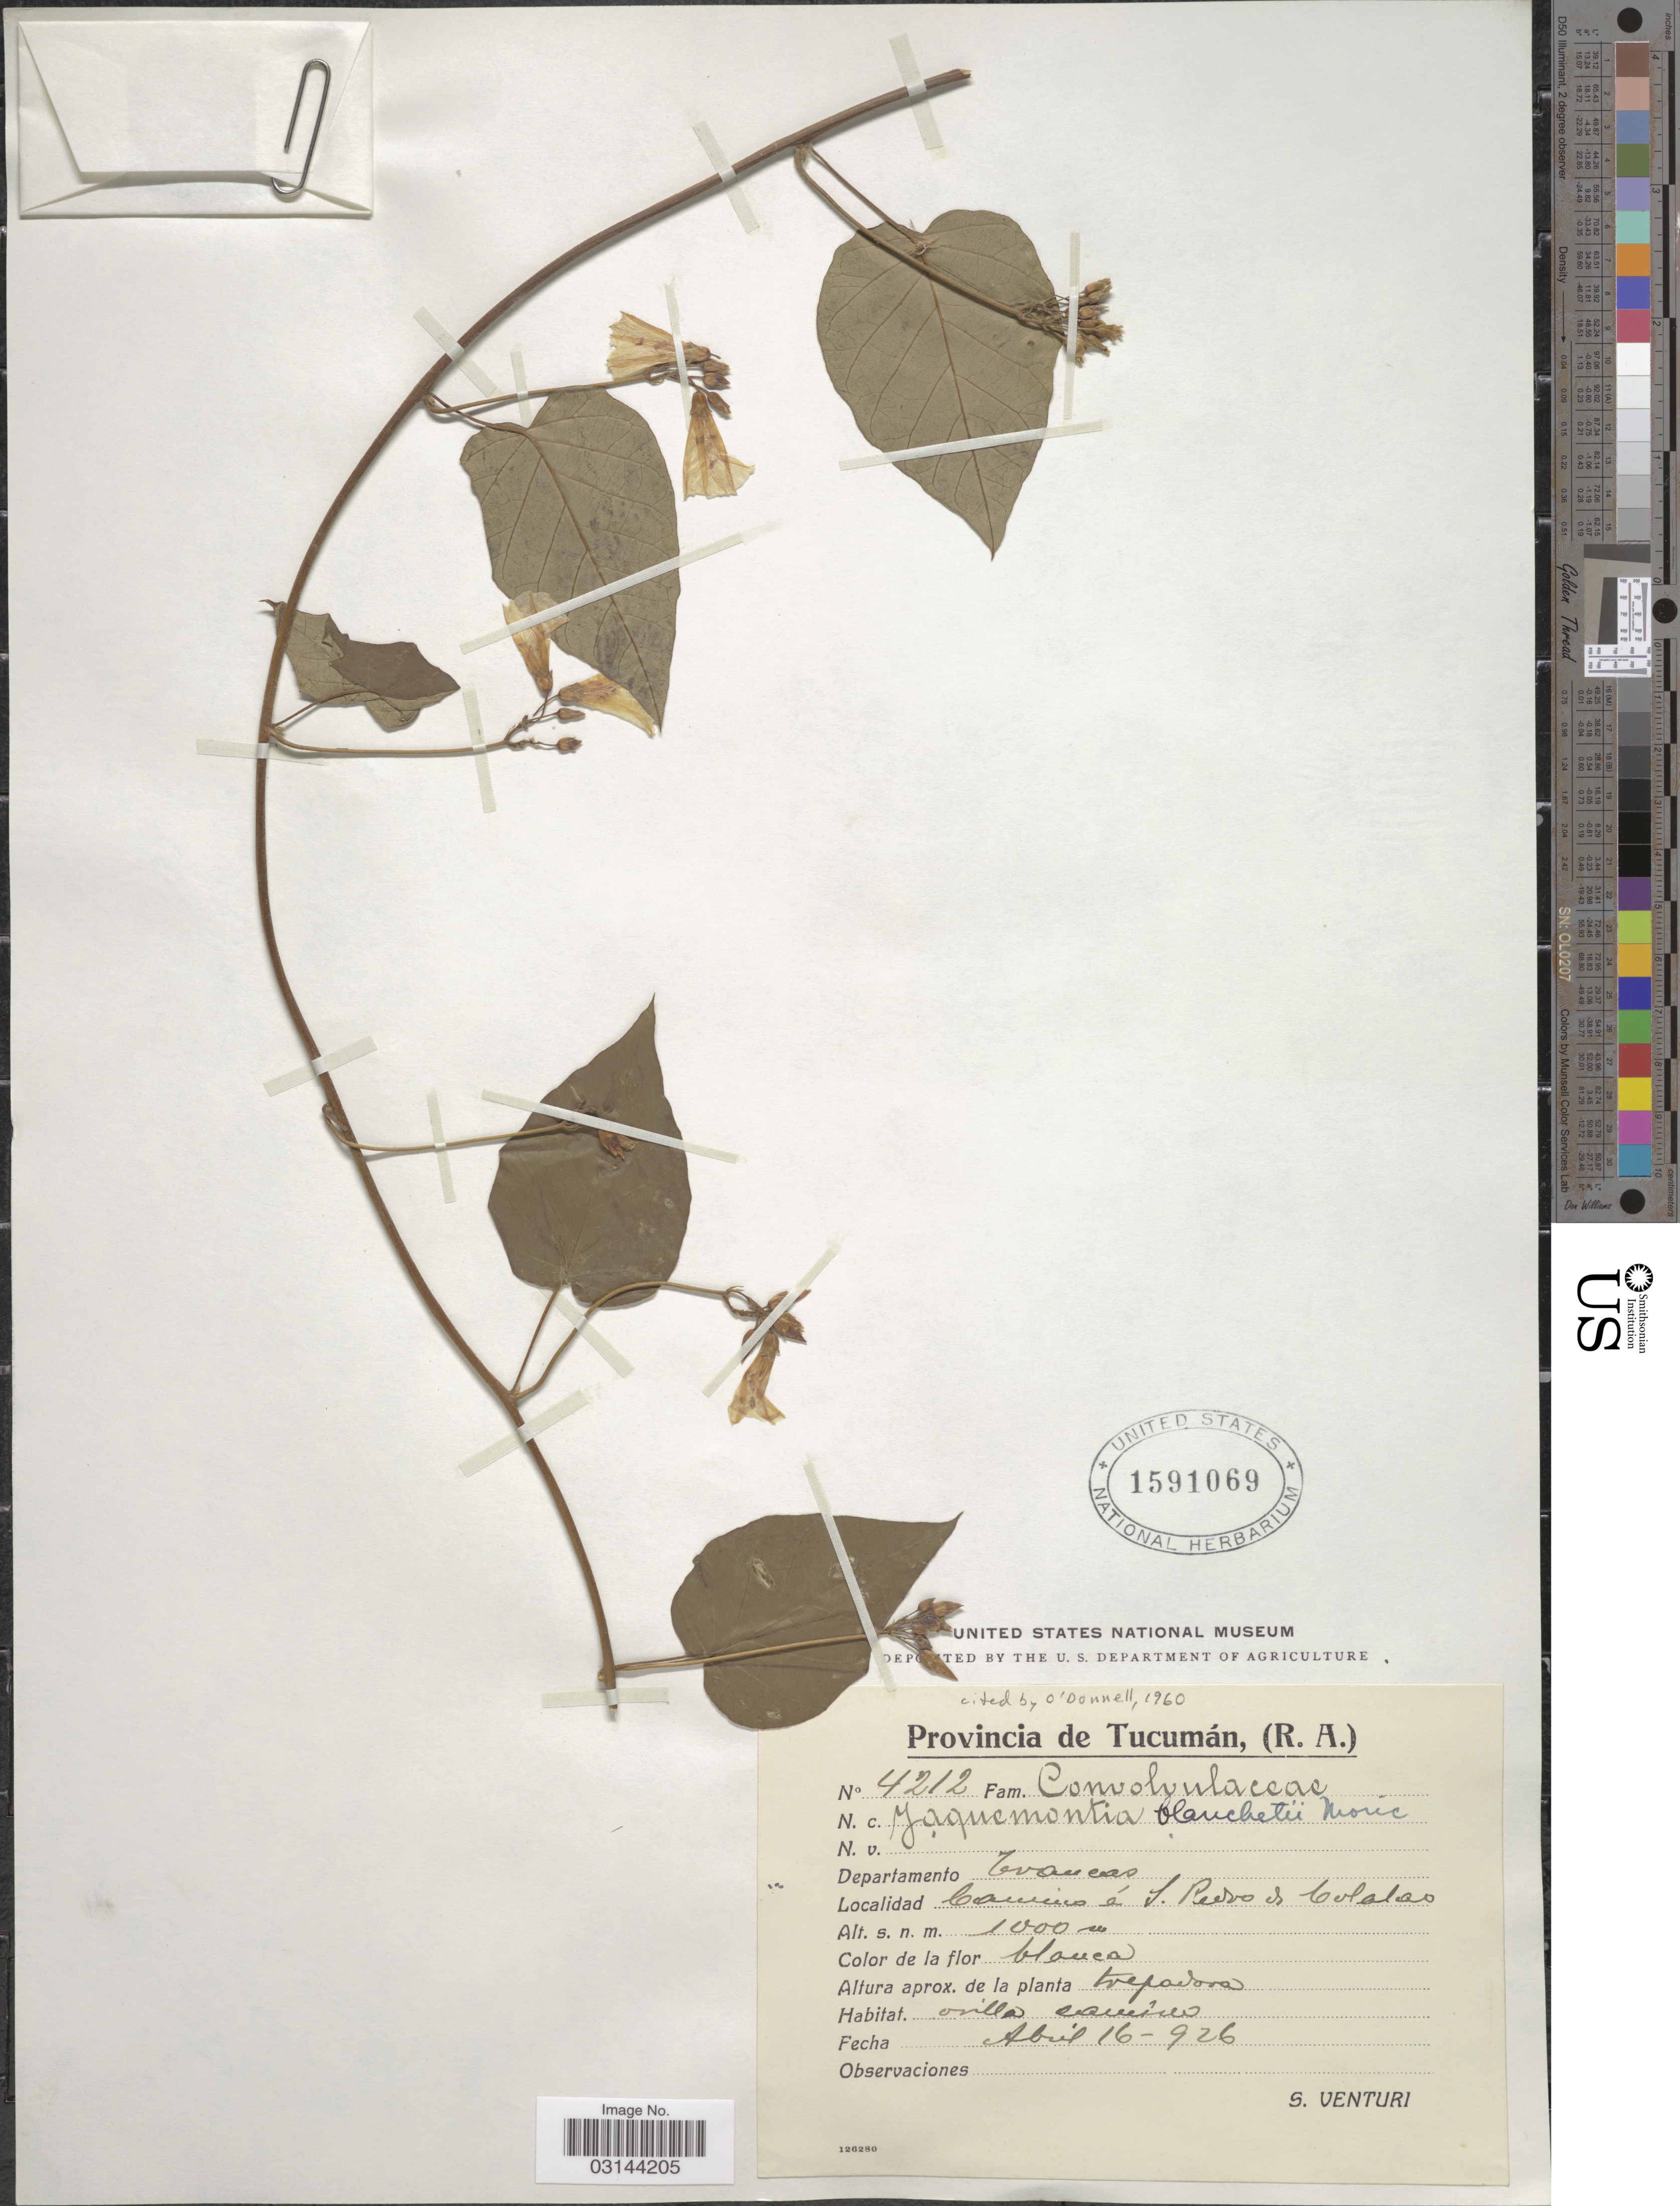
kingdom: Plantae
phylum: Tracheophyta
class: Magnoliopsida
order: Solanales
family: Convolvulaceae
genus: Jacquemontia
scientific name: Jacquemontia blanchetii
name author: Moric.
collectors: S. Venturi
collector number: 4212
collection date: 1926-04-16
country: Argentina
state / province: Tucuman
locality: Departamento Trancas, Camino á S. Pedro de Colalao.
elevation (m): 1000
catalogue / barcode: US 1591069